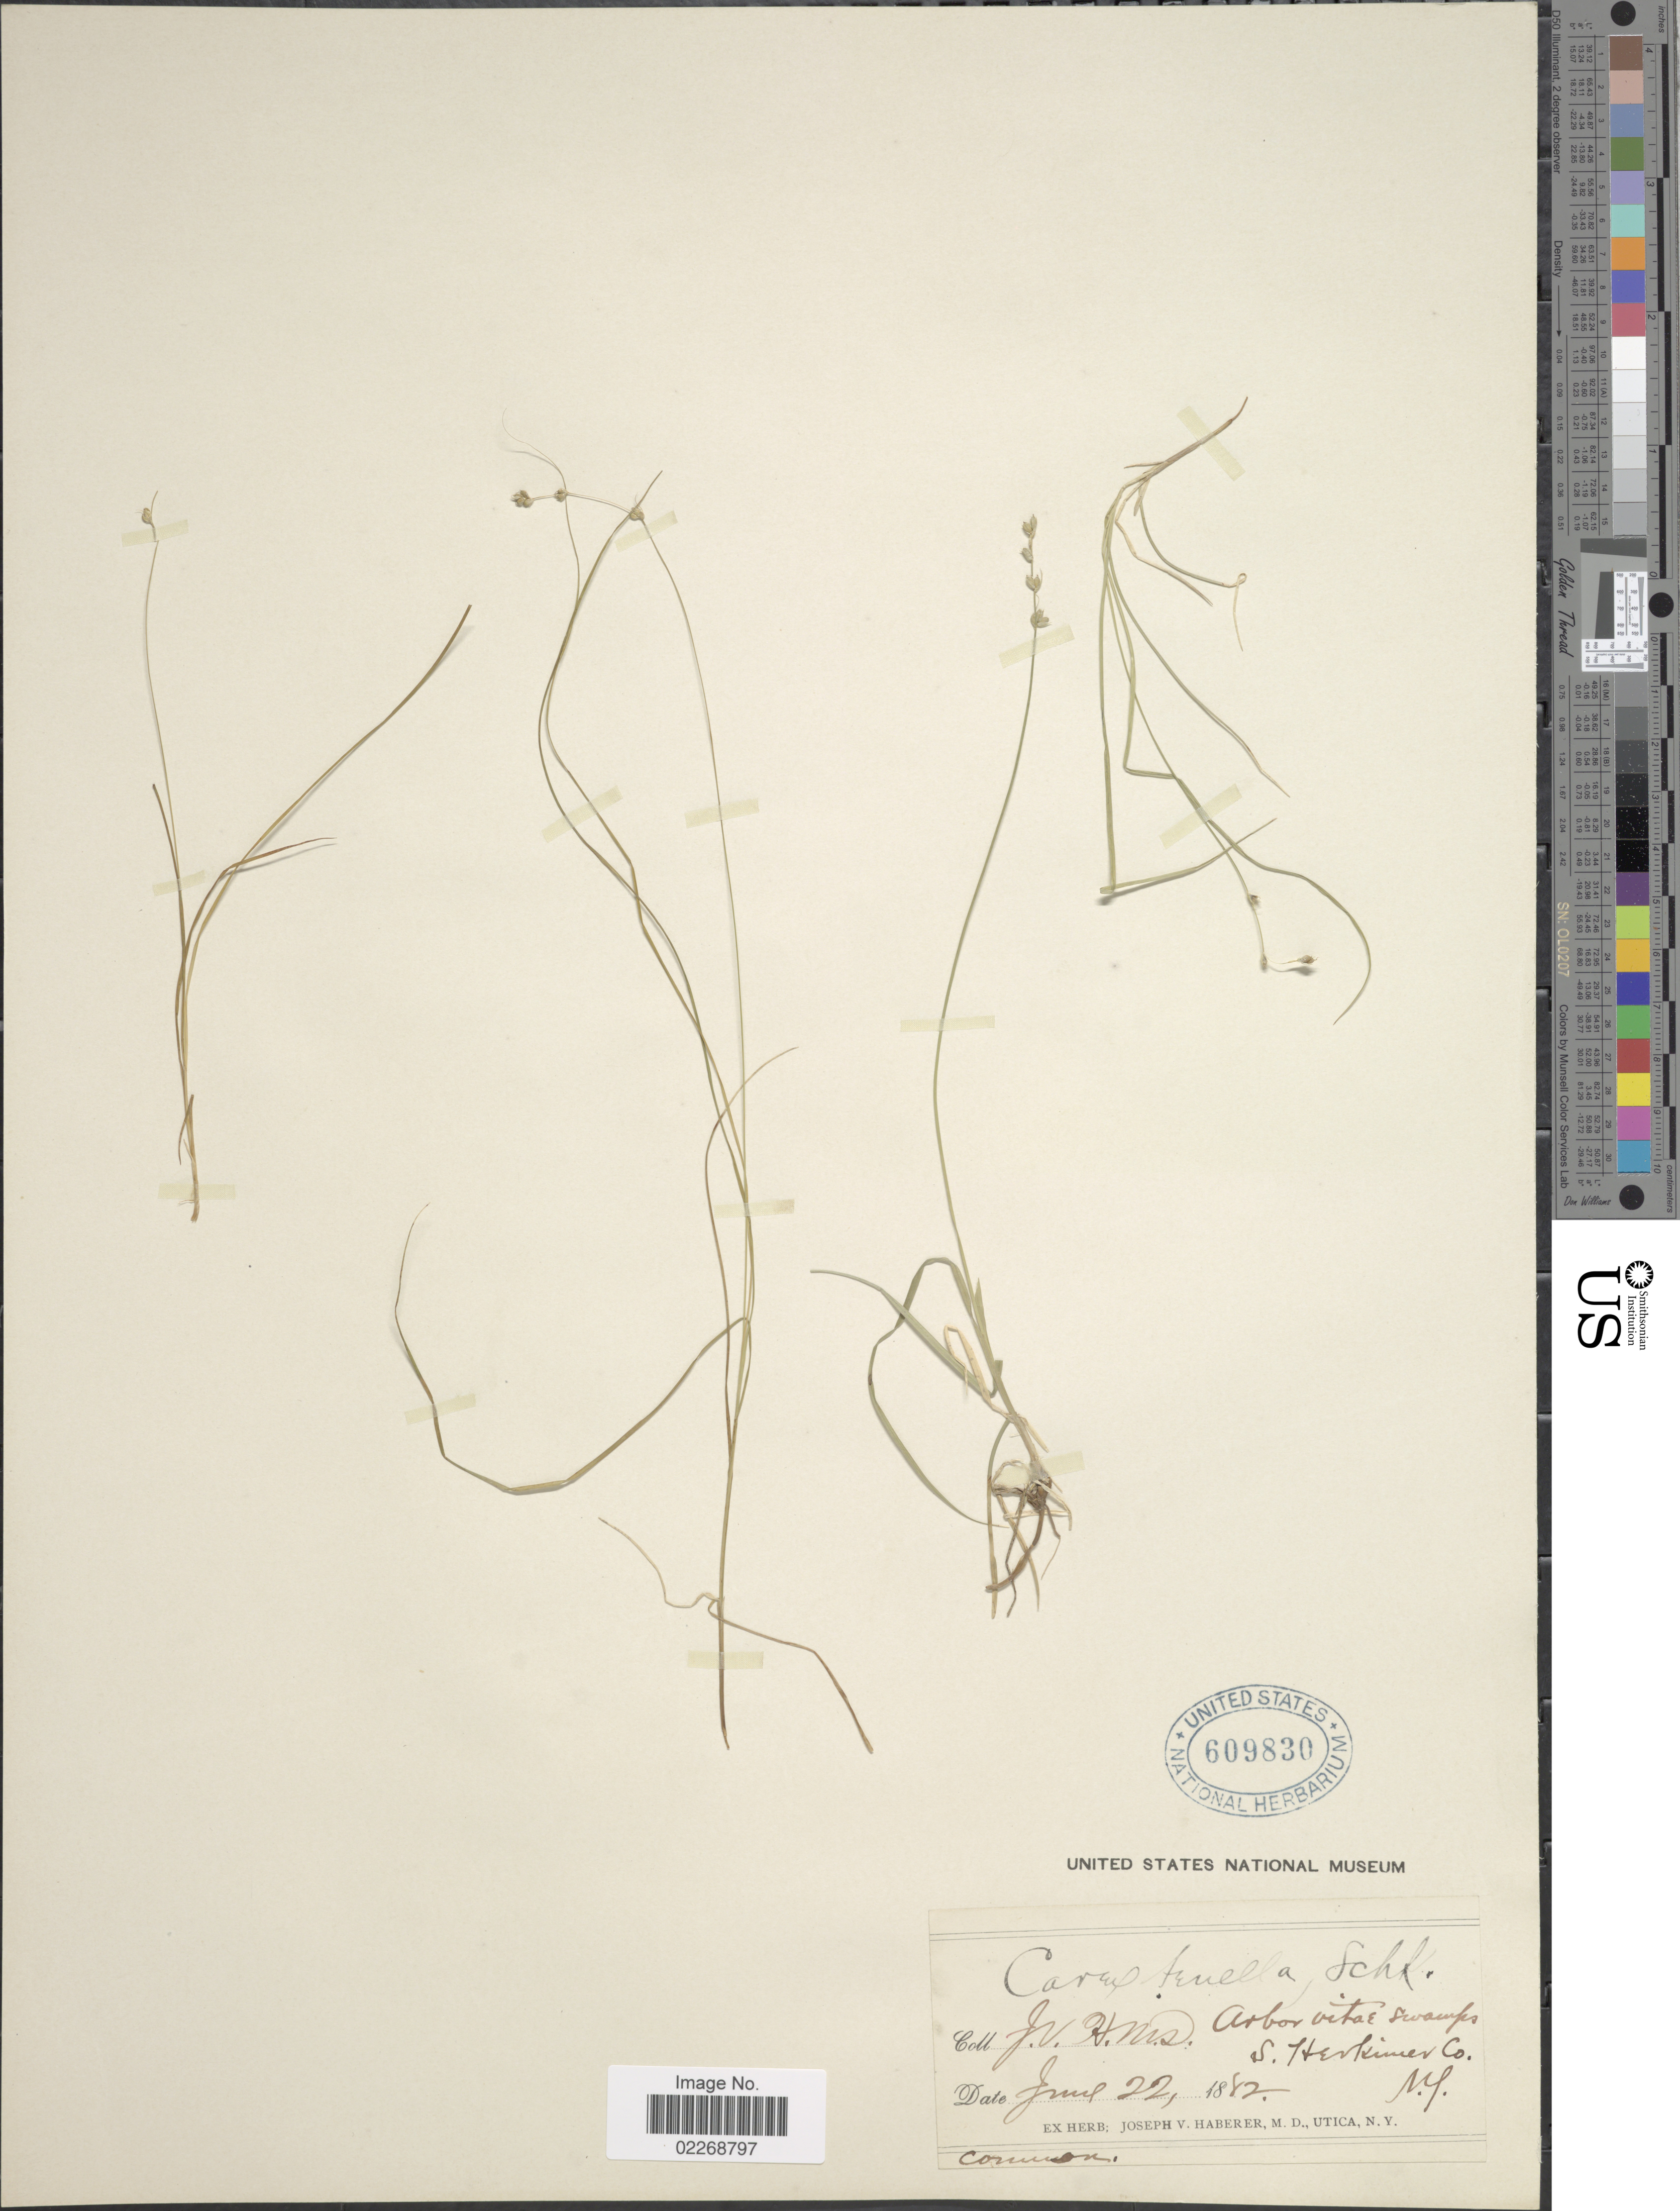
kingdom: Plantae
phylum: Tracheophyta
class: Liliopsida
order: Poales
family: Cyperaceae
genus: Carex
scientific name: Carex disperma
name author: Dewey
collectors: J. V. Haberer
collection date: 1882-06-22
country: United States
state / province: New York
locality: Arbor vitae swamps, S. Herkimer Co.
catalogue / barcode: US 609830